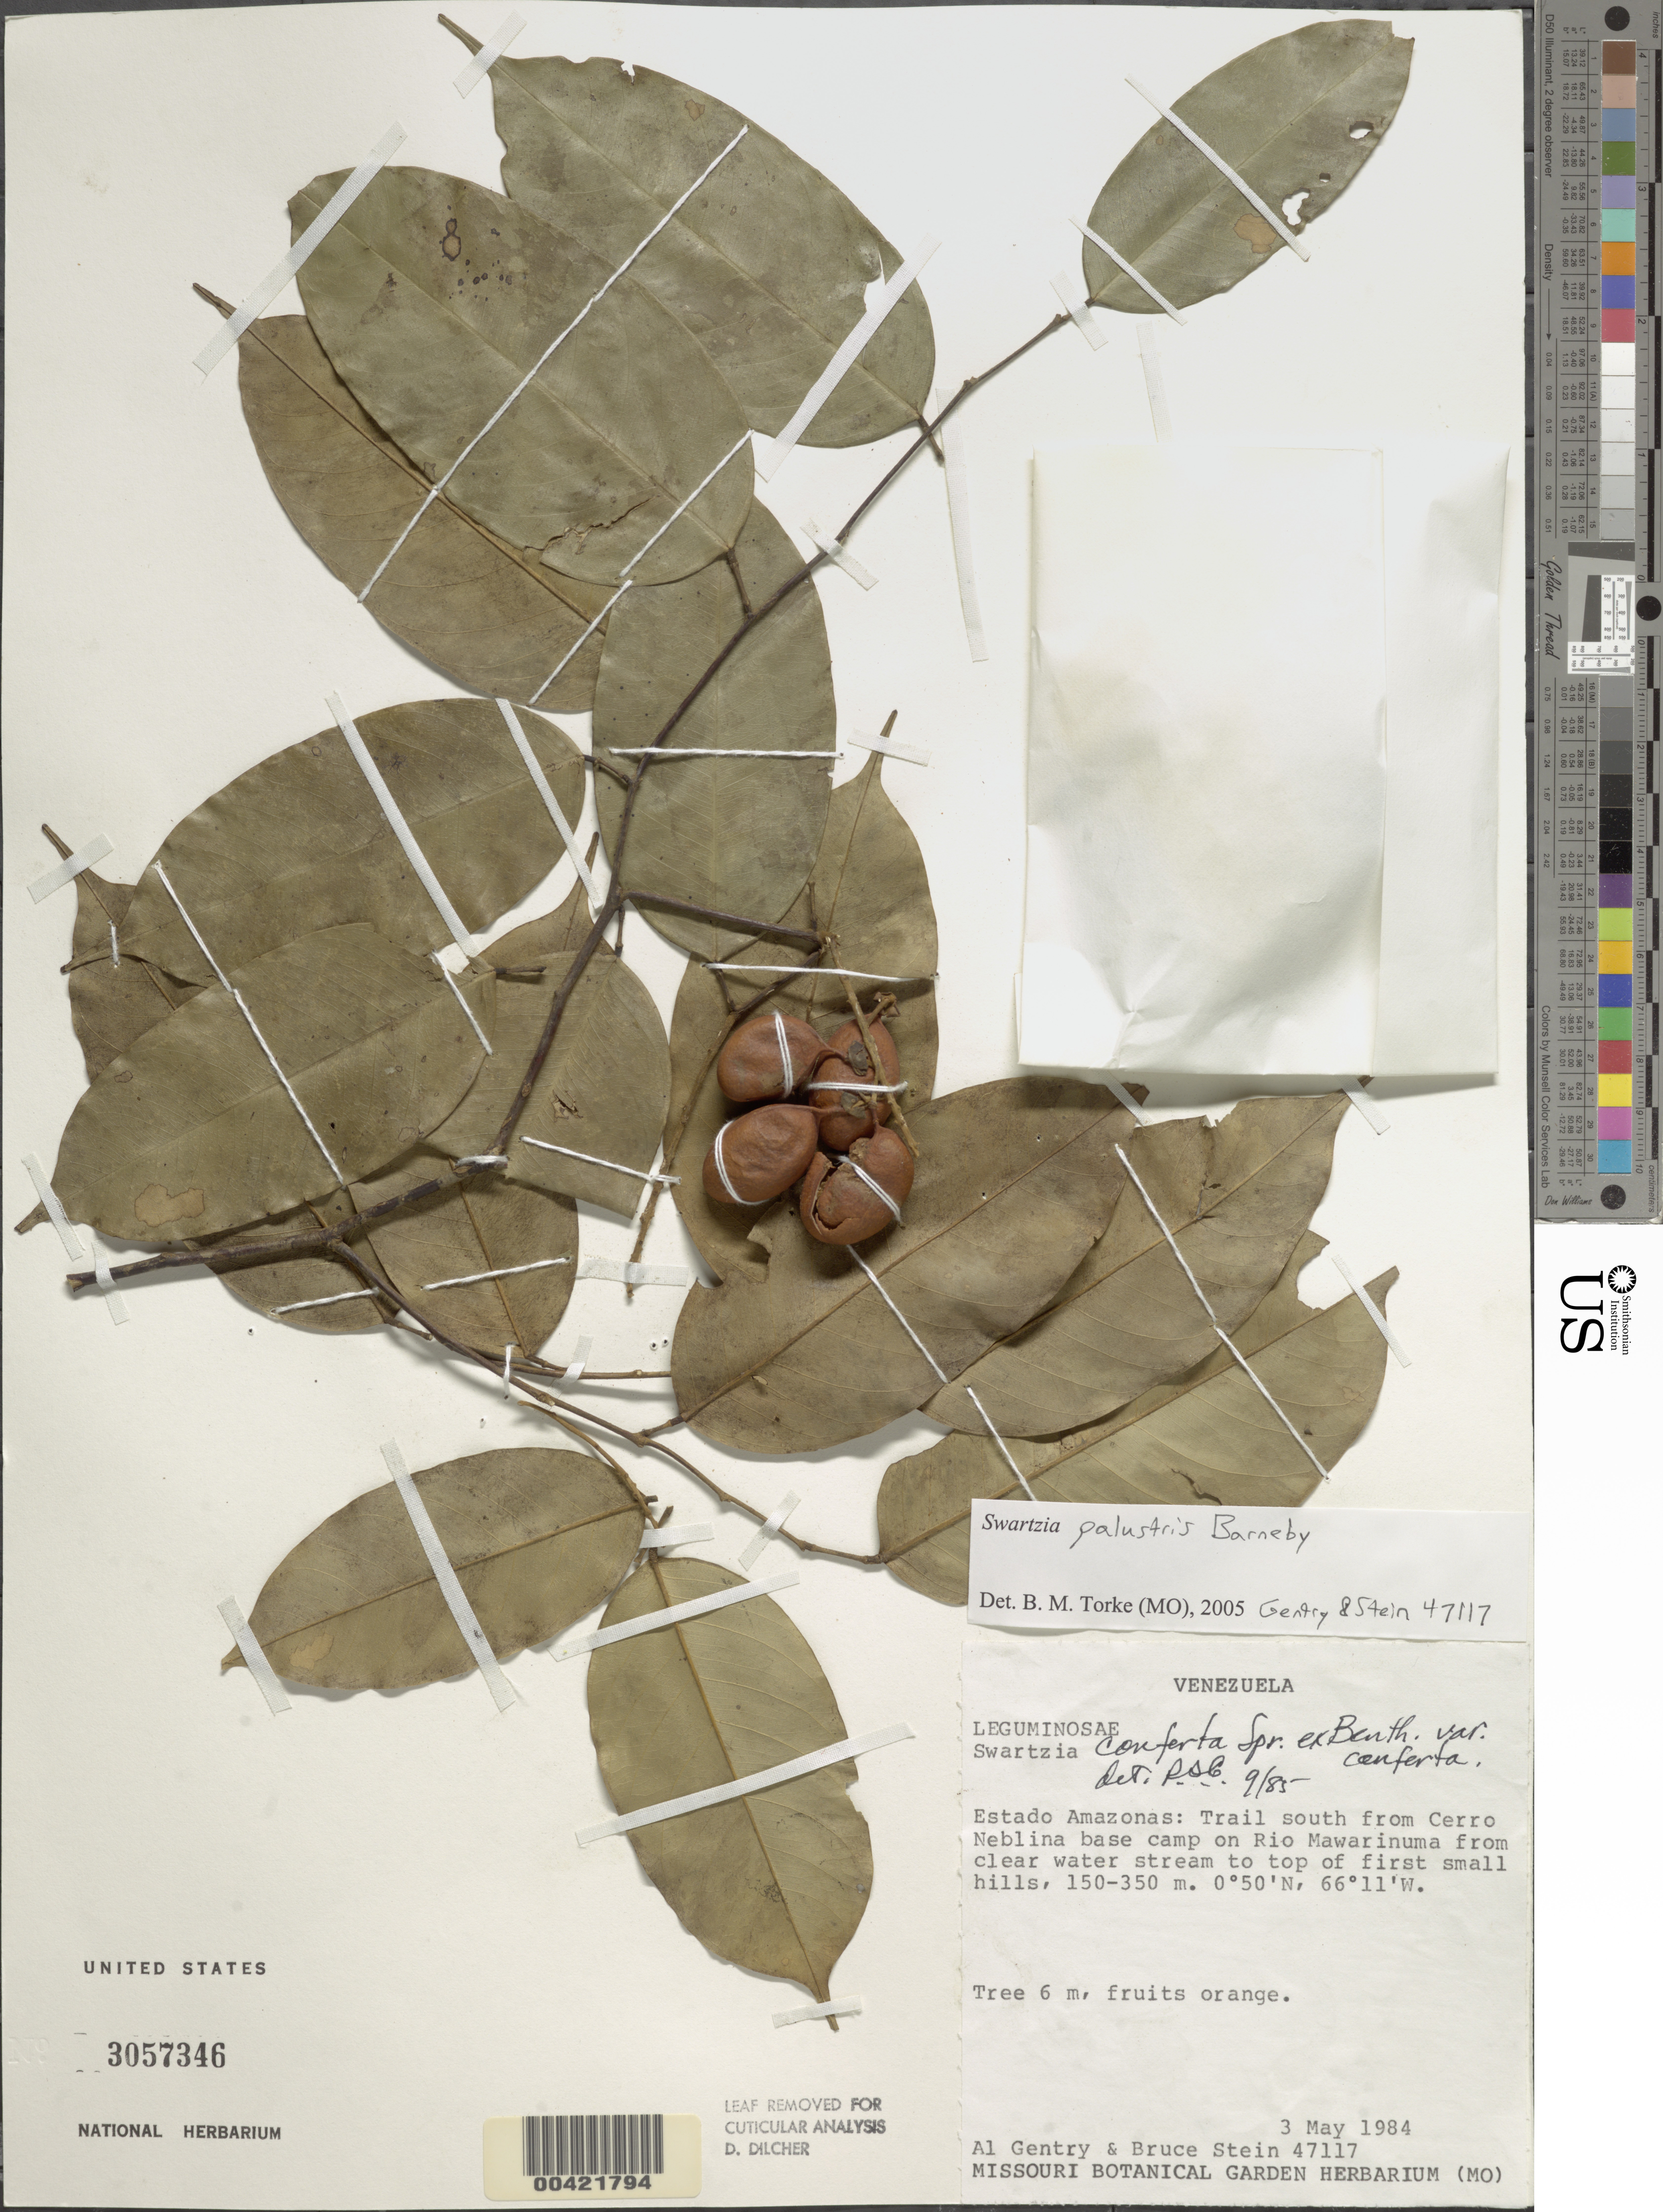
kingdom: Plantae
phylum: Tracheophyta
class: Magnoliopsida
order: Fabales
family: Fabaceae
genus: Swartzia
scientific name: Swartzia palustris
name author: Barneby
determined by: Cowan, R. S.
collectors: A. H. Gentry & B. A. Stein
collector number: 47117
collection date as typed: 03 May 1984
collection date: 1984-05-03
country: Venezuela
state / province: Amazonas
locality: Cerro de la Neblina Base Camp, trail S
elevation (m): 150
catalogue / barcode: US 3057346